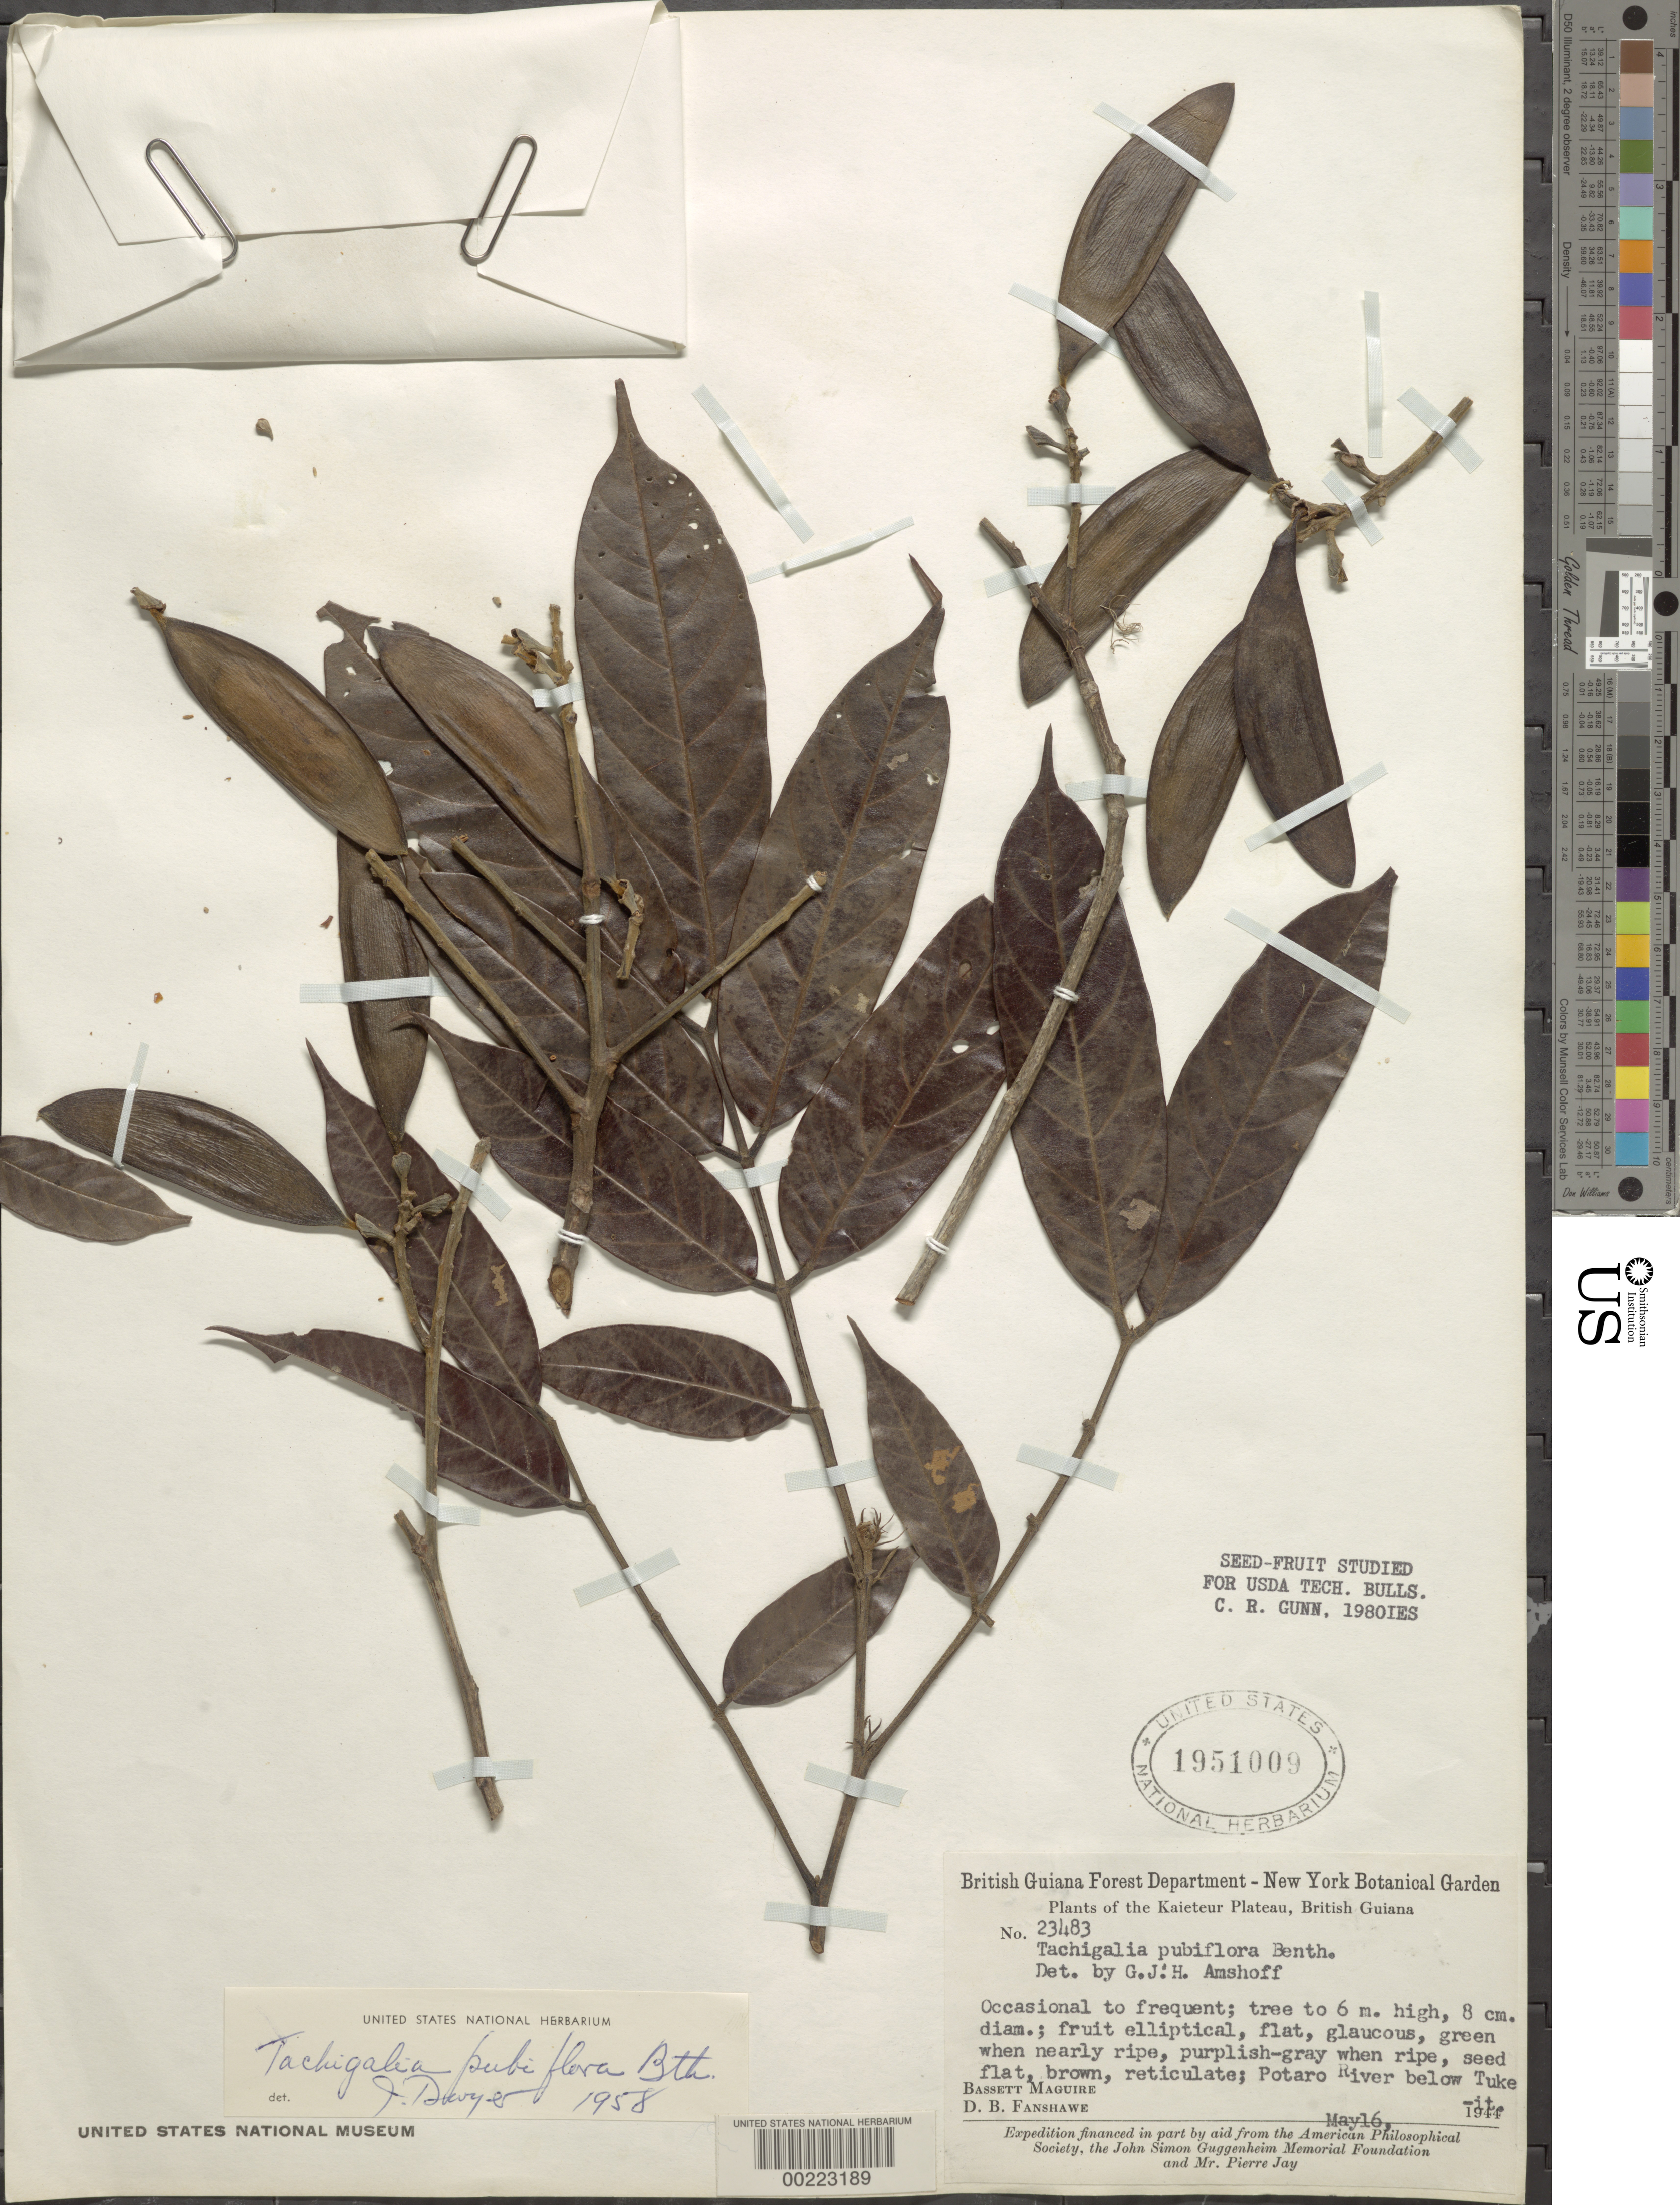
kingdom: Plantae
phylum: Tracheophyta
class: Magnoliopsida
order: Fabales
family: Fabaceae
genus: Tachigali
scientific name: Tachigali pubiflora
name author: Benth.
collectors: B. Maguire & D. B. Fanshawe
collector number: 23483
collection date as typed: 16 May 1944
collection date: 1944-05-16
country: Guyana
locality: Potaro river below tukeit; kaieteur plateau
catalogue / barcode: US 1951009